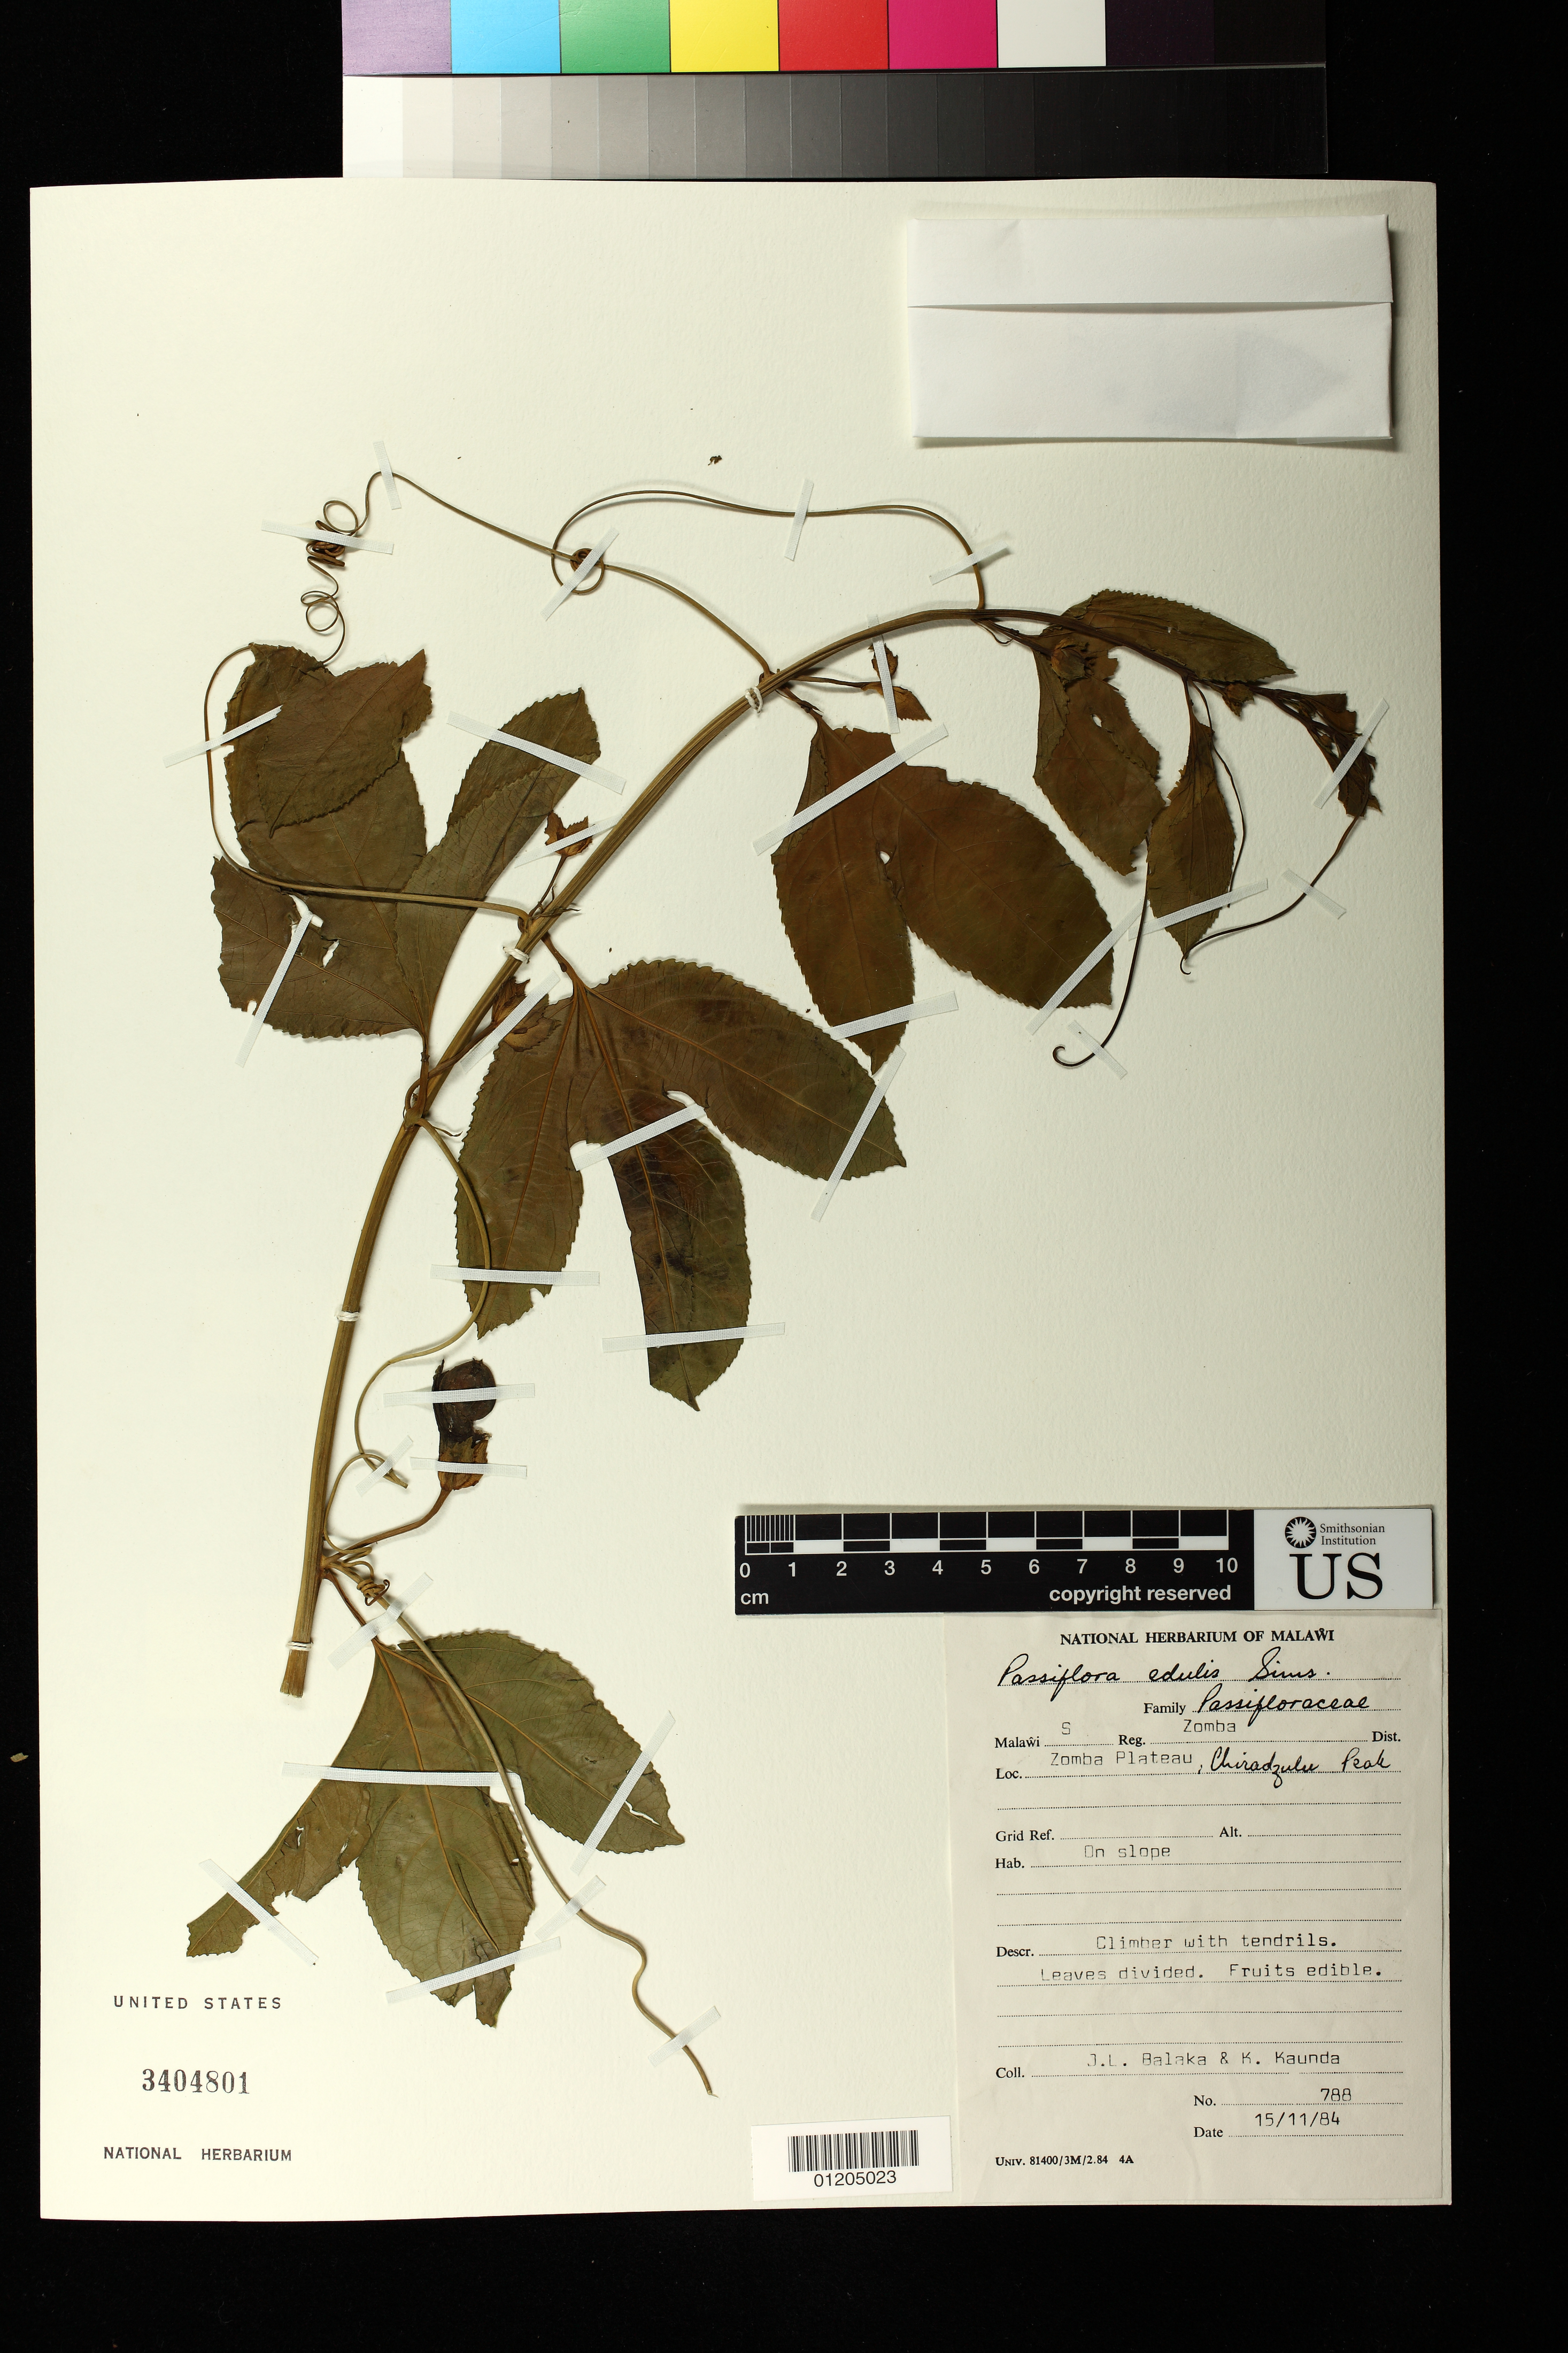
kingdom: Plantae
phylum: Tracheophyta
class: Magnoliopsida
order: Malpighiales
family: Passifloraceae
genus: Passiflora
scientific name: Passiflora edulis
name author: Sims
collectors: J. Balaka & K. Kaunda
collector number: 788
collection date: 1984-11-15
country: Malawi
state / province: Southern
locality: Zomba Dist.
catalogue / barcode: US 3404801